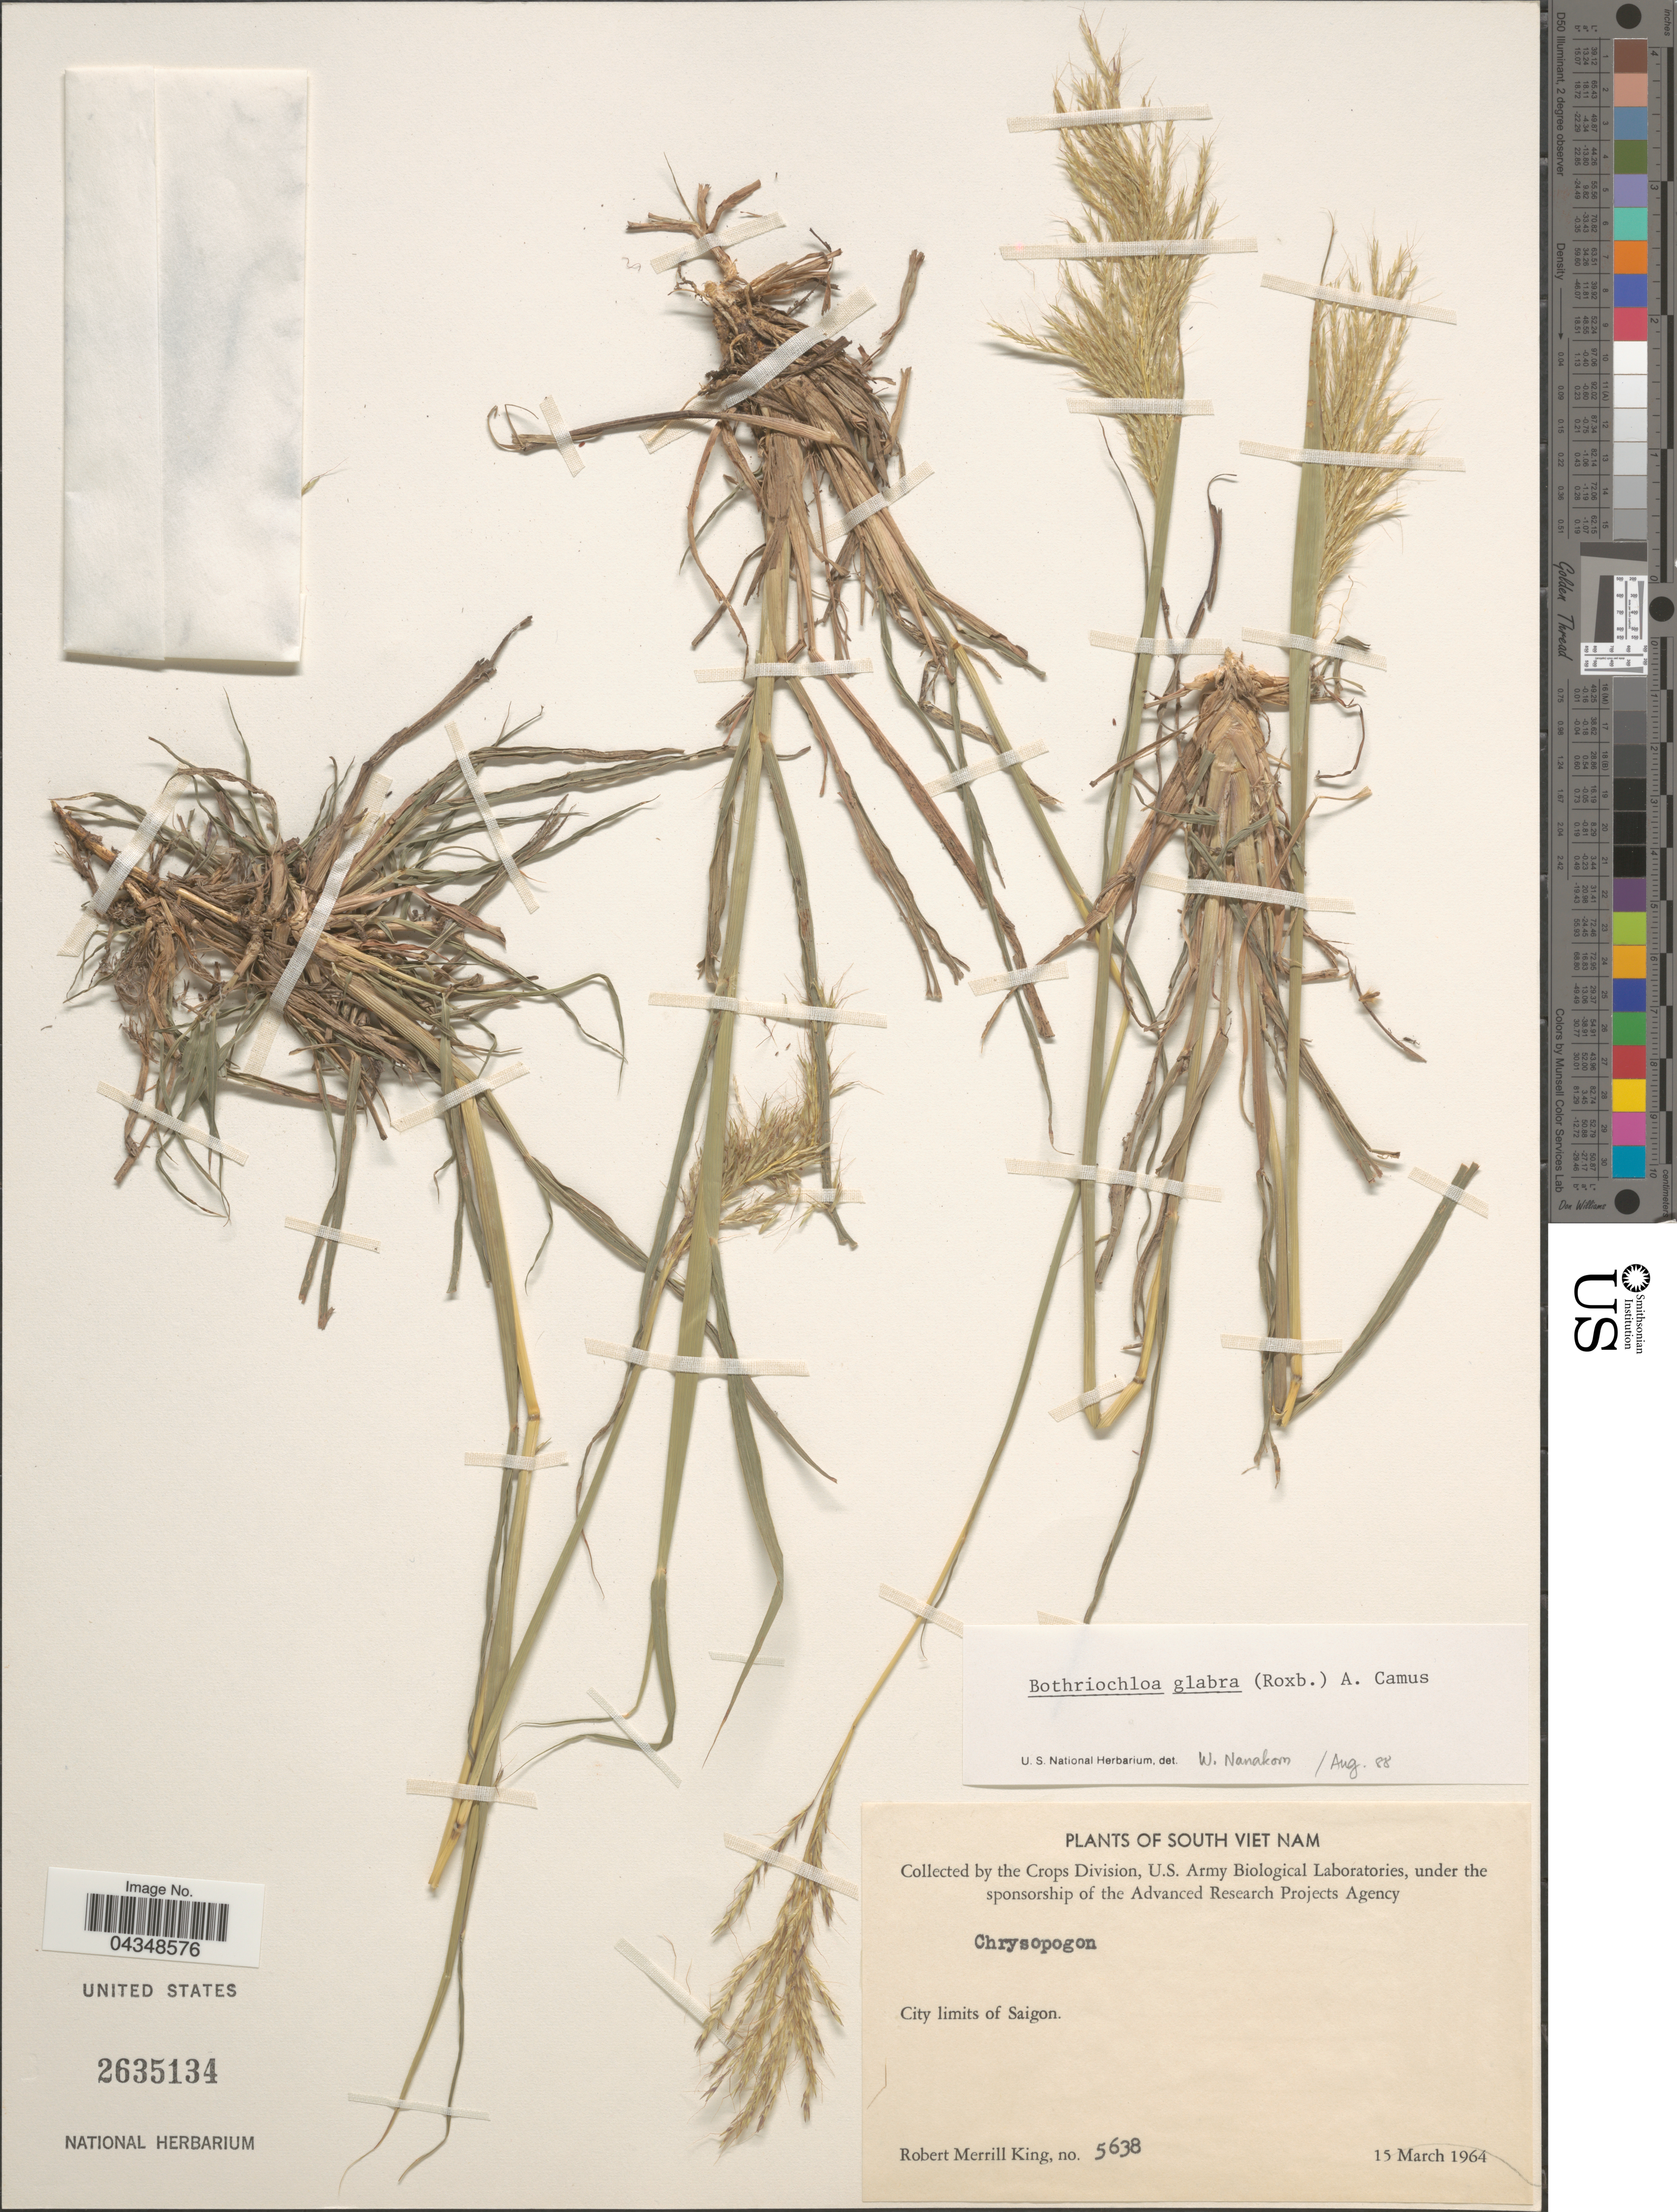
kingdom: Plantae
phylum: Tracheophyta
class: Liliopsida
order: Poales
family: Poaceae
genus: Bothriochloa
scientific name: Bothriochloa bladhii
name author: (Retz.) S.T. Blake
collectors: R. M. King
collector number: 5638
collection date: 1964-03-15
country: Vietnam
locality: South Vietnam. City limits of Saigon.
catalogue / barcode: US 2635134